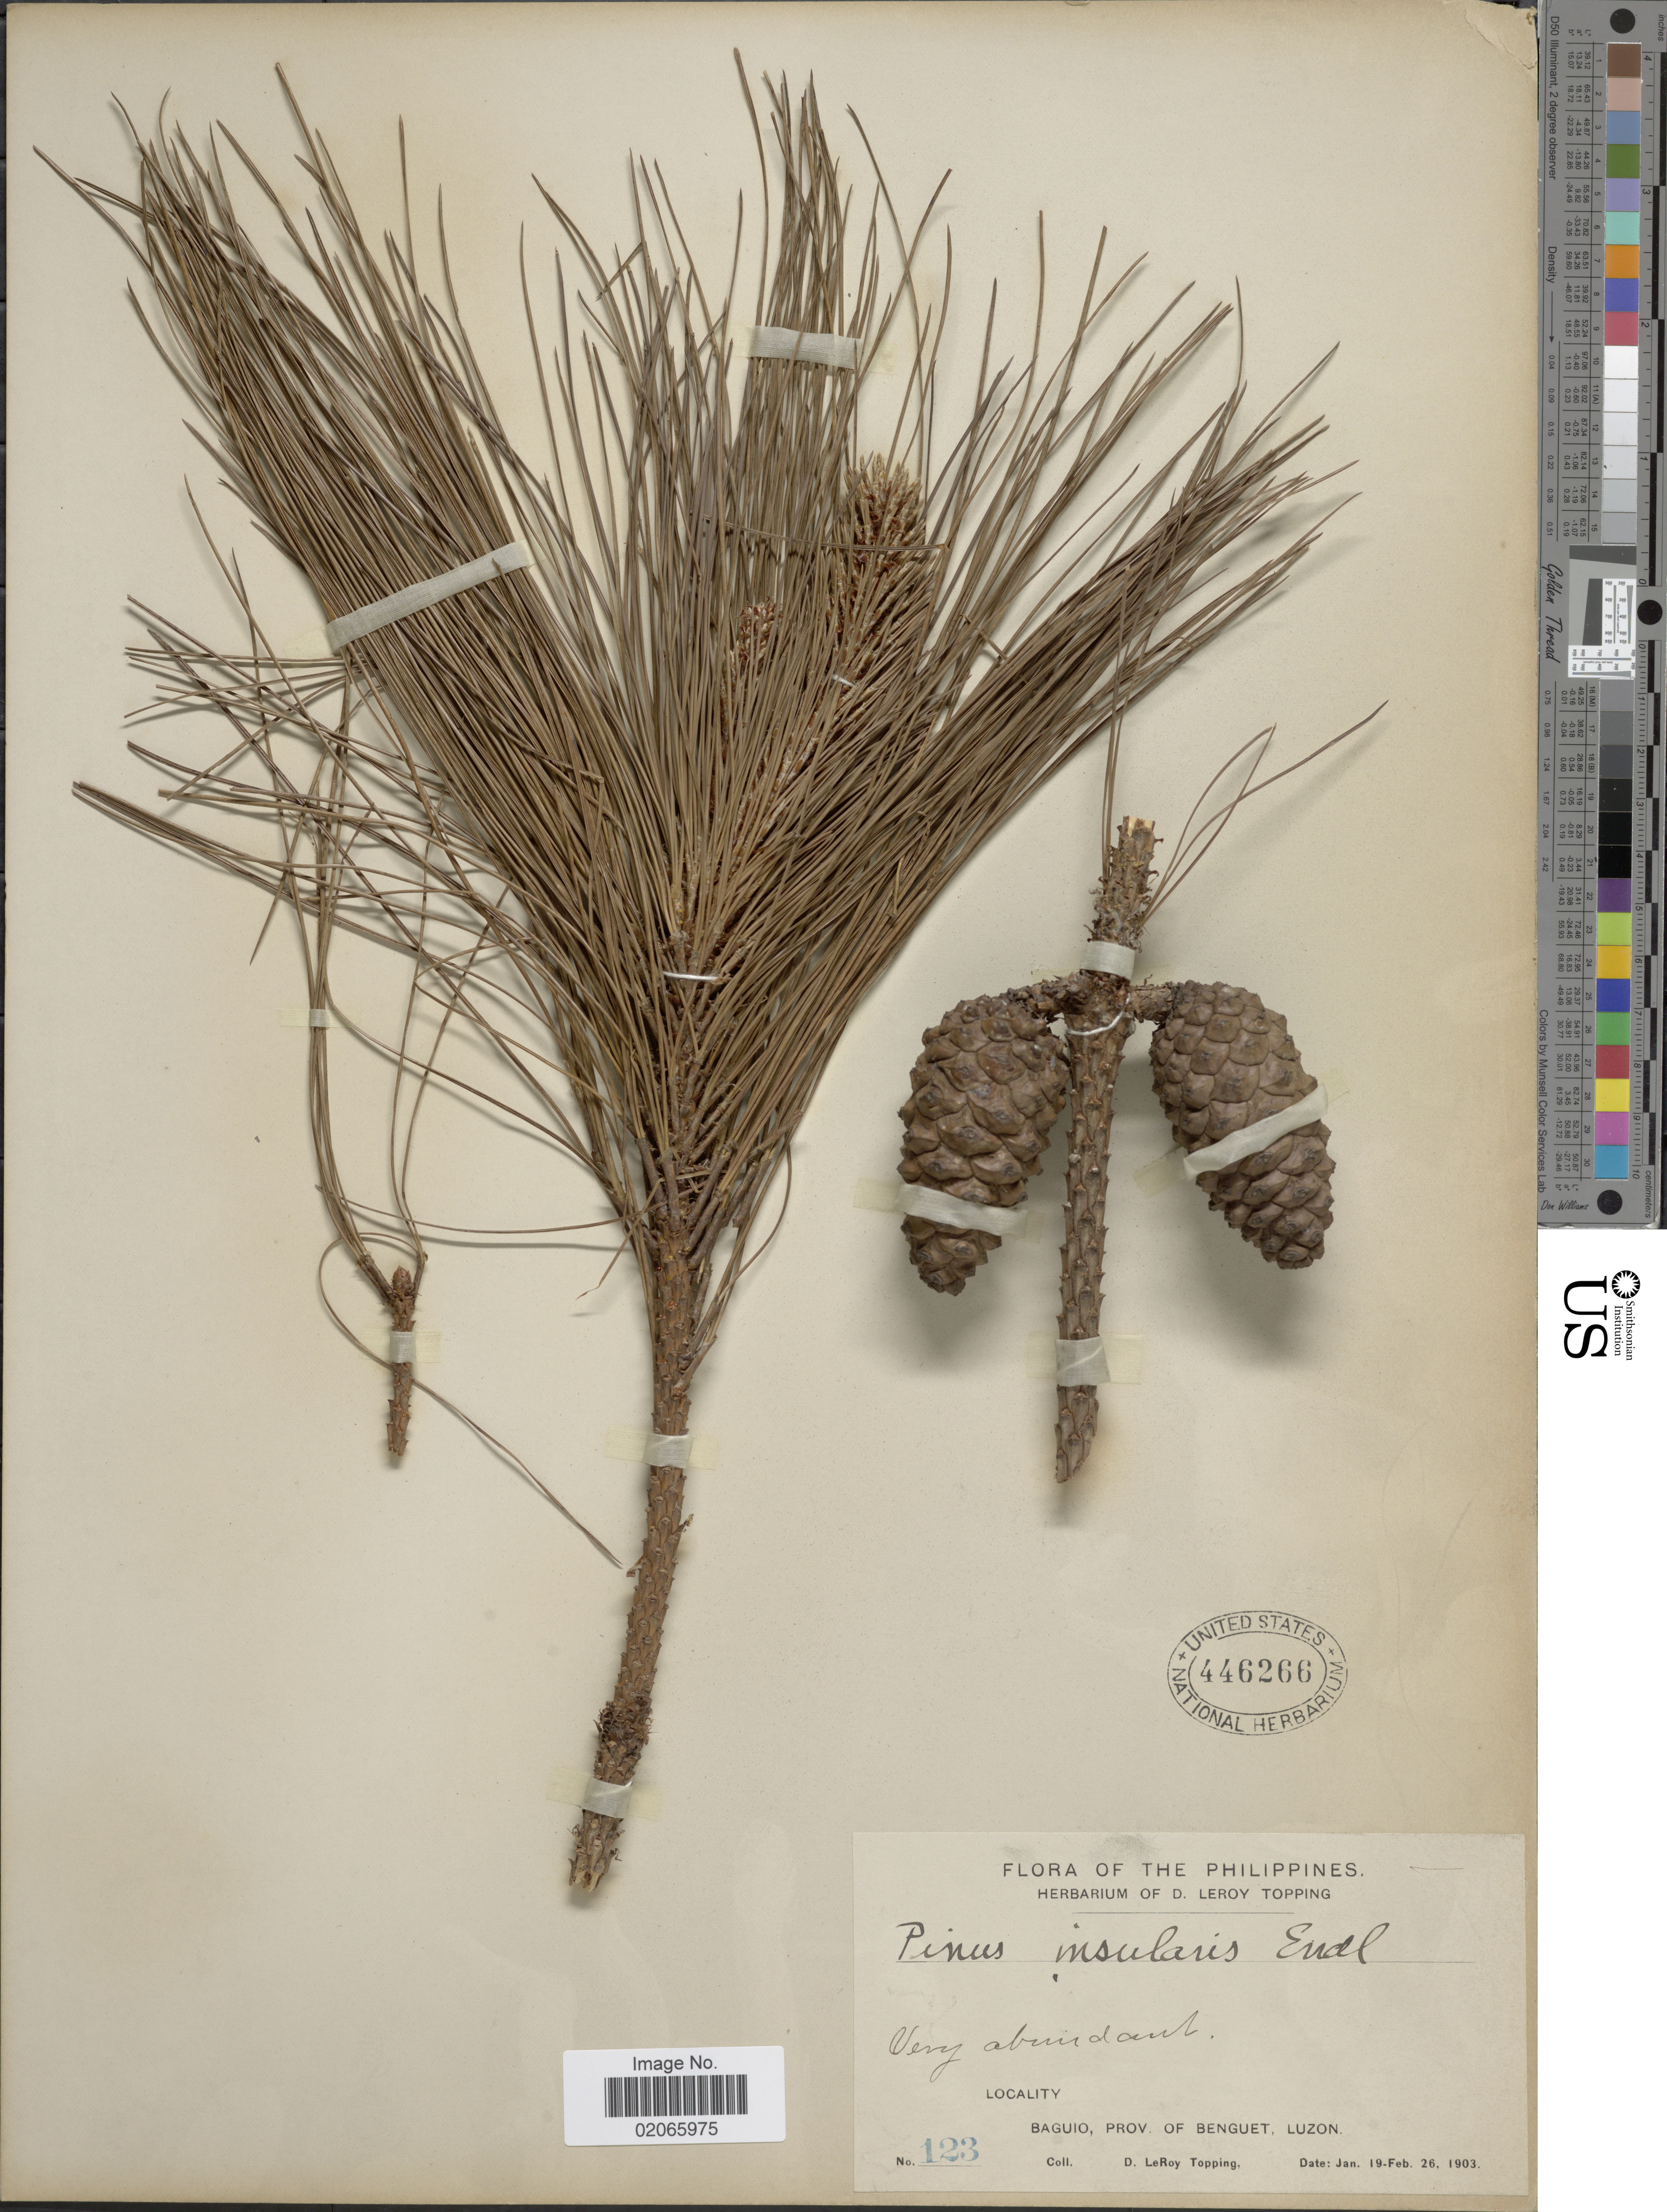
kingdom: Plantae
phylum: Tracheophyta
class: Pinopsida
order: Pinales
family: Pinaceae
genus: Pinus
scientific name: Pinus insularis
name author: Endl.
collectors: D. L. Topping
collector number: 123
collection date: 1903-01-19/1903-02-26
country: Philippines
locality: Baguio, Prov. of Benguet, Luzon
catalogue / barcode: US 446266